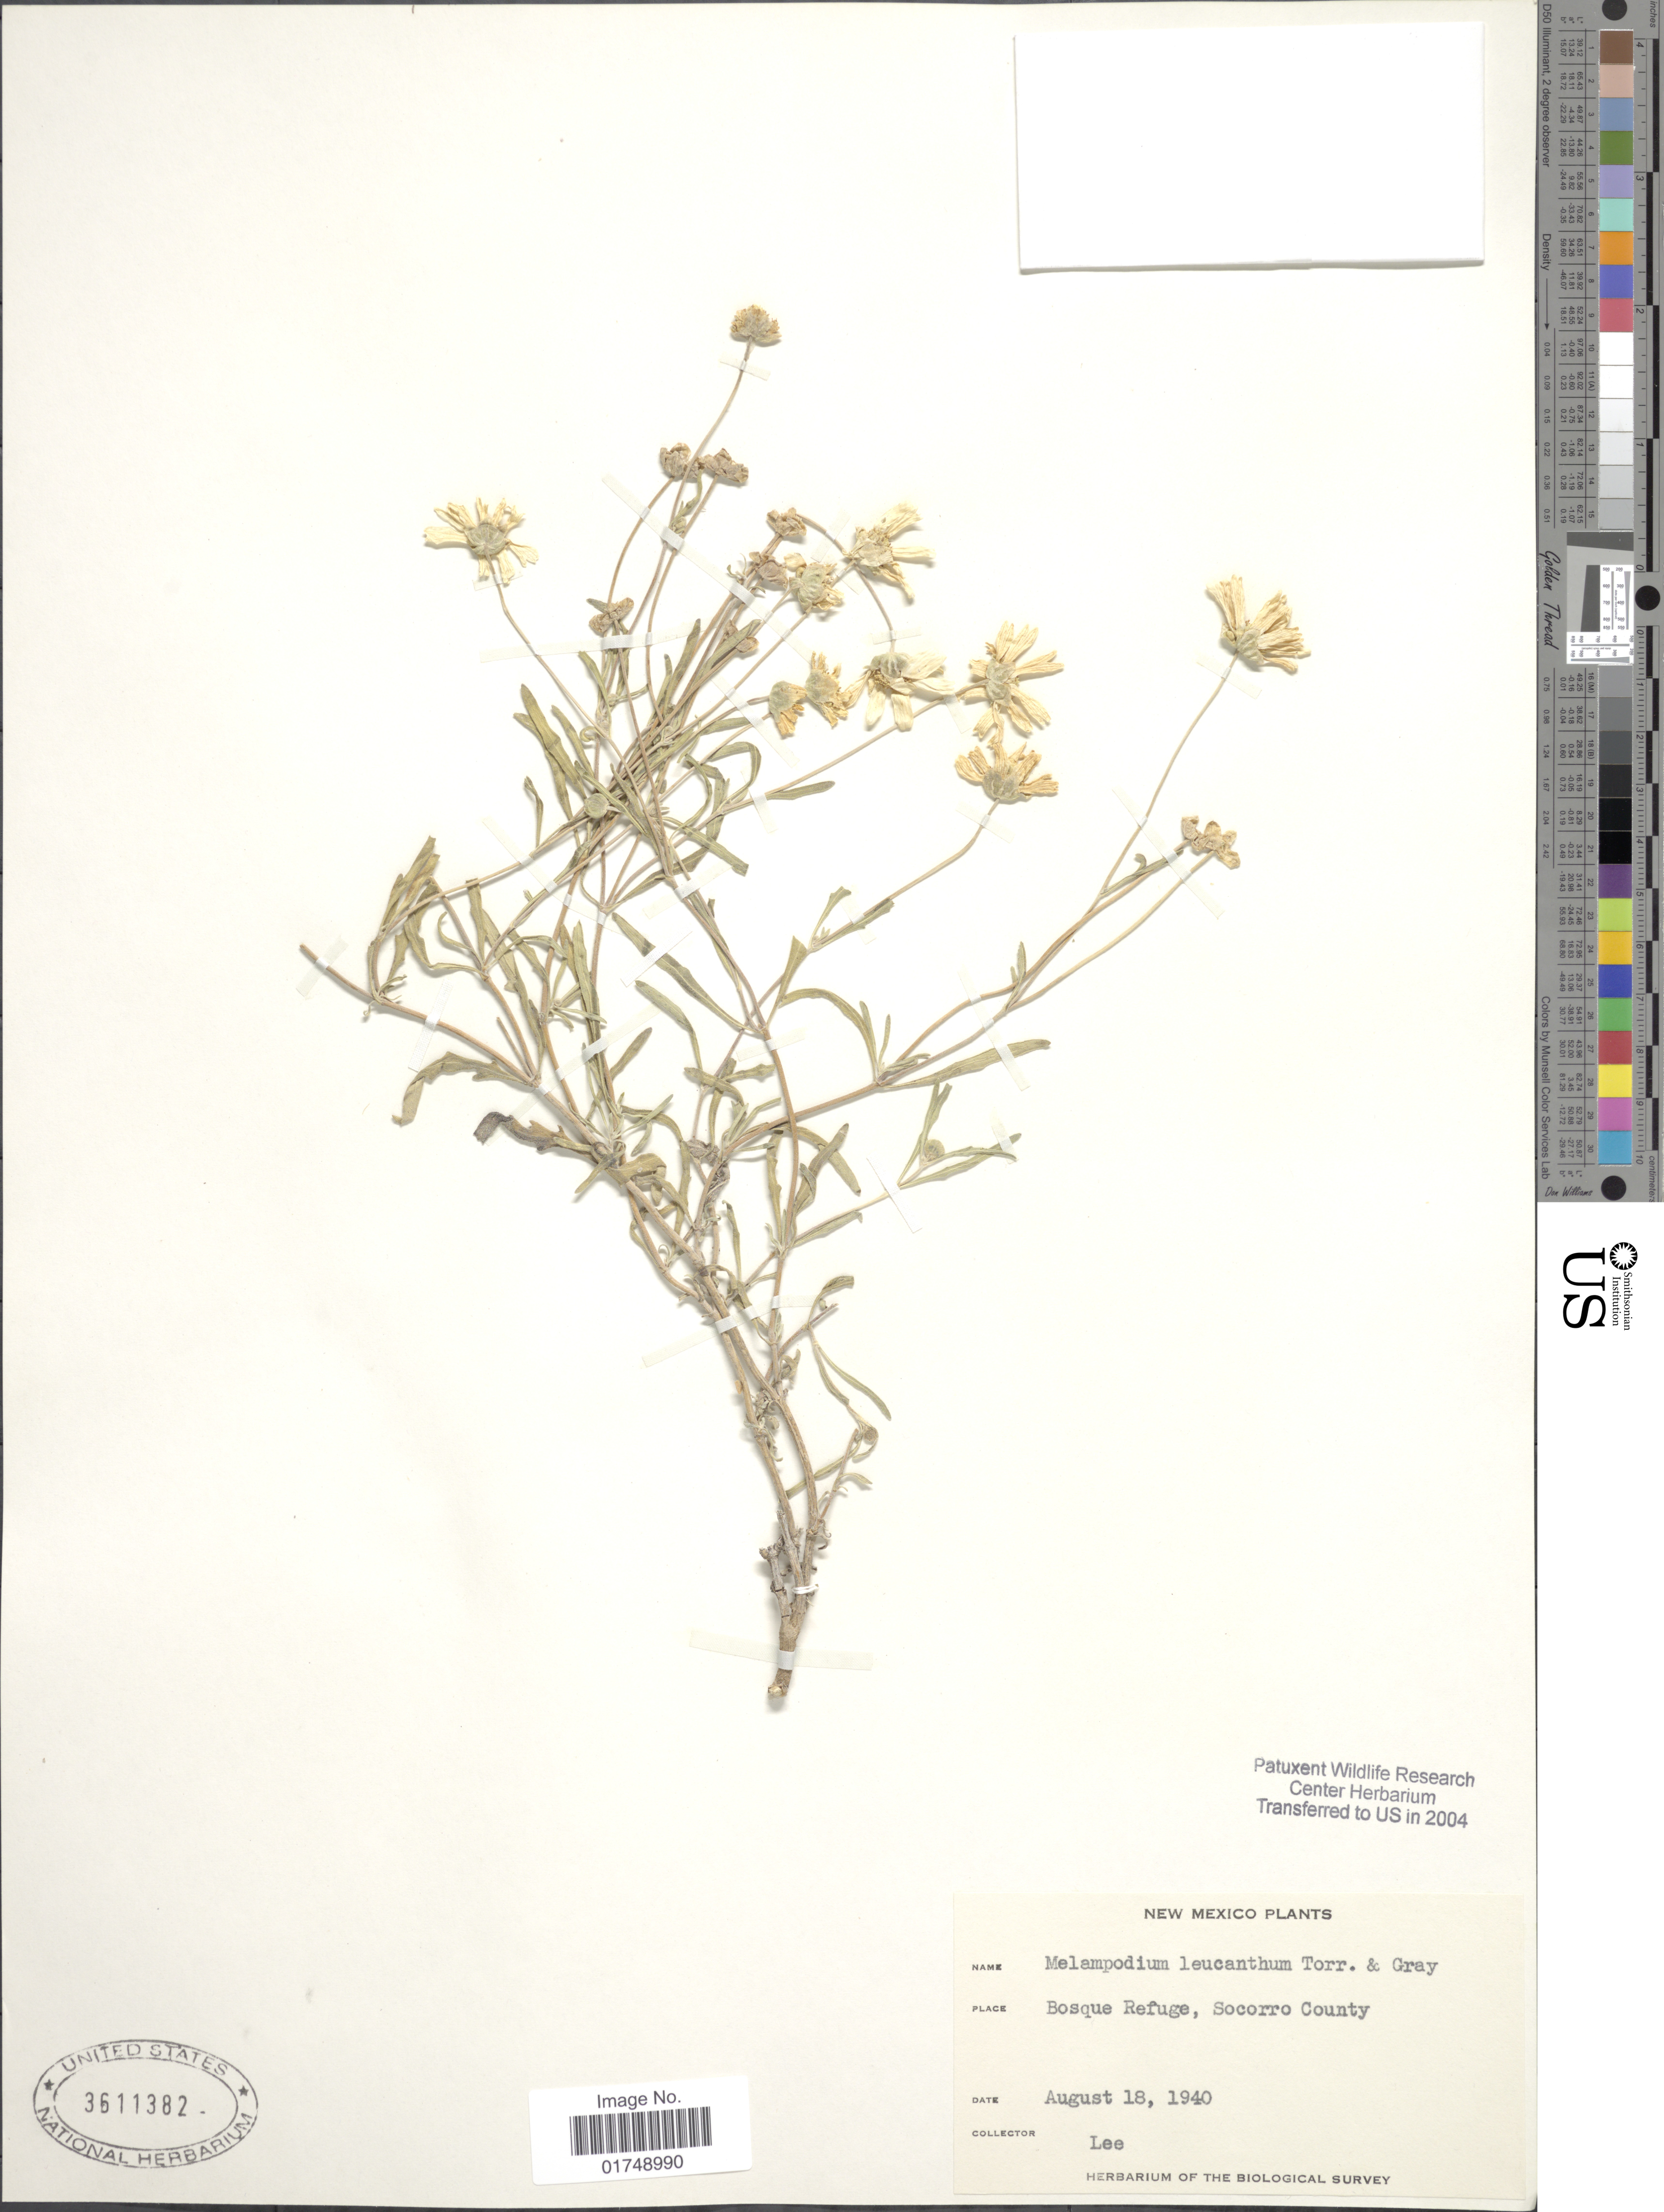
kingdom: Plantae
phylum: Tracheophyta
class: Magnoliopsida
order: Asterales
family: Asteraceae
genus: Melampodium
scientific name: Melampodium leucanthum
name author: Torr. & A. Gray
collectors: -. Lee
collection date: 1940-08-18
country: United States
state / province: New Mexico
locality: Bosque Refuge, Socorro County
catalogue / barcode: US 3611382